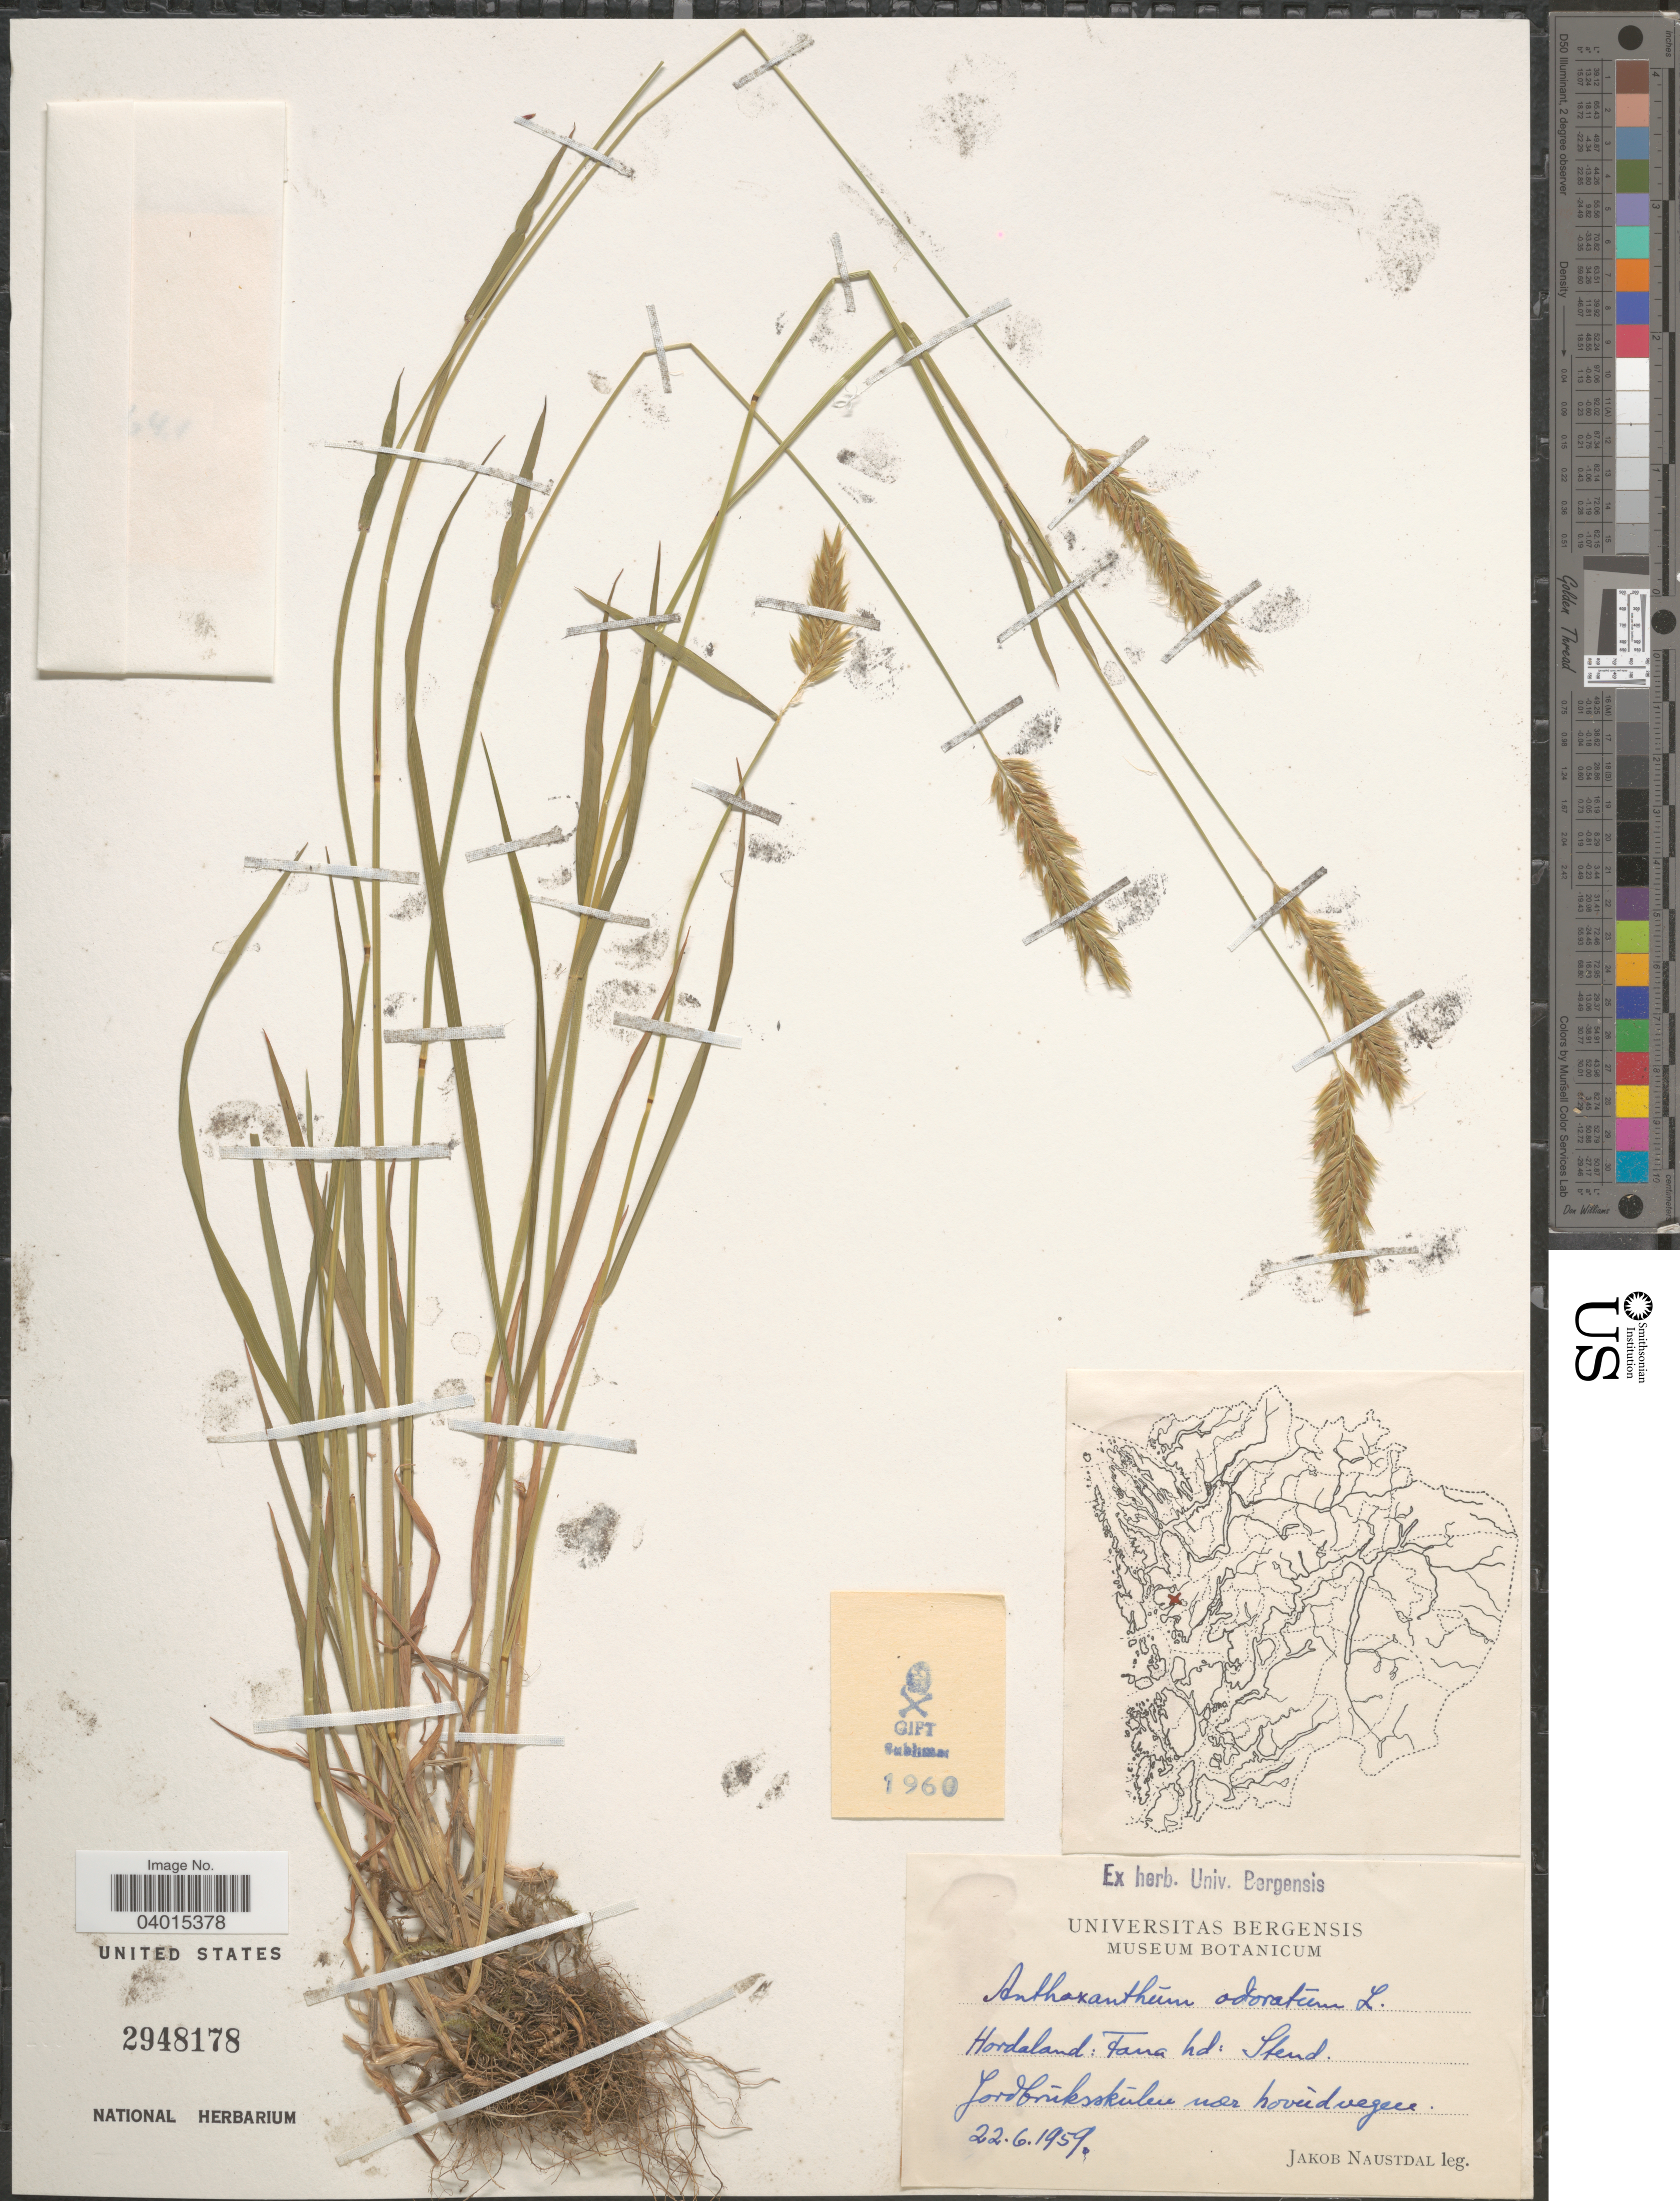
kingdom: Plantae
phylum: Tracheophyta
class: Liliopsida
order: Poales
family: Poaceae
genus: Anthoxanthum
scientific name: Anthoxanthum odoratum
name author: L.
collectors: J. Naustdal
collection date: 1959-06-22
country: Norway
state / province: Hordaland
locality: Fana hd: Stend. Jordbruksskulen near hovudvegen.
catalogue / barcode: US 2948178